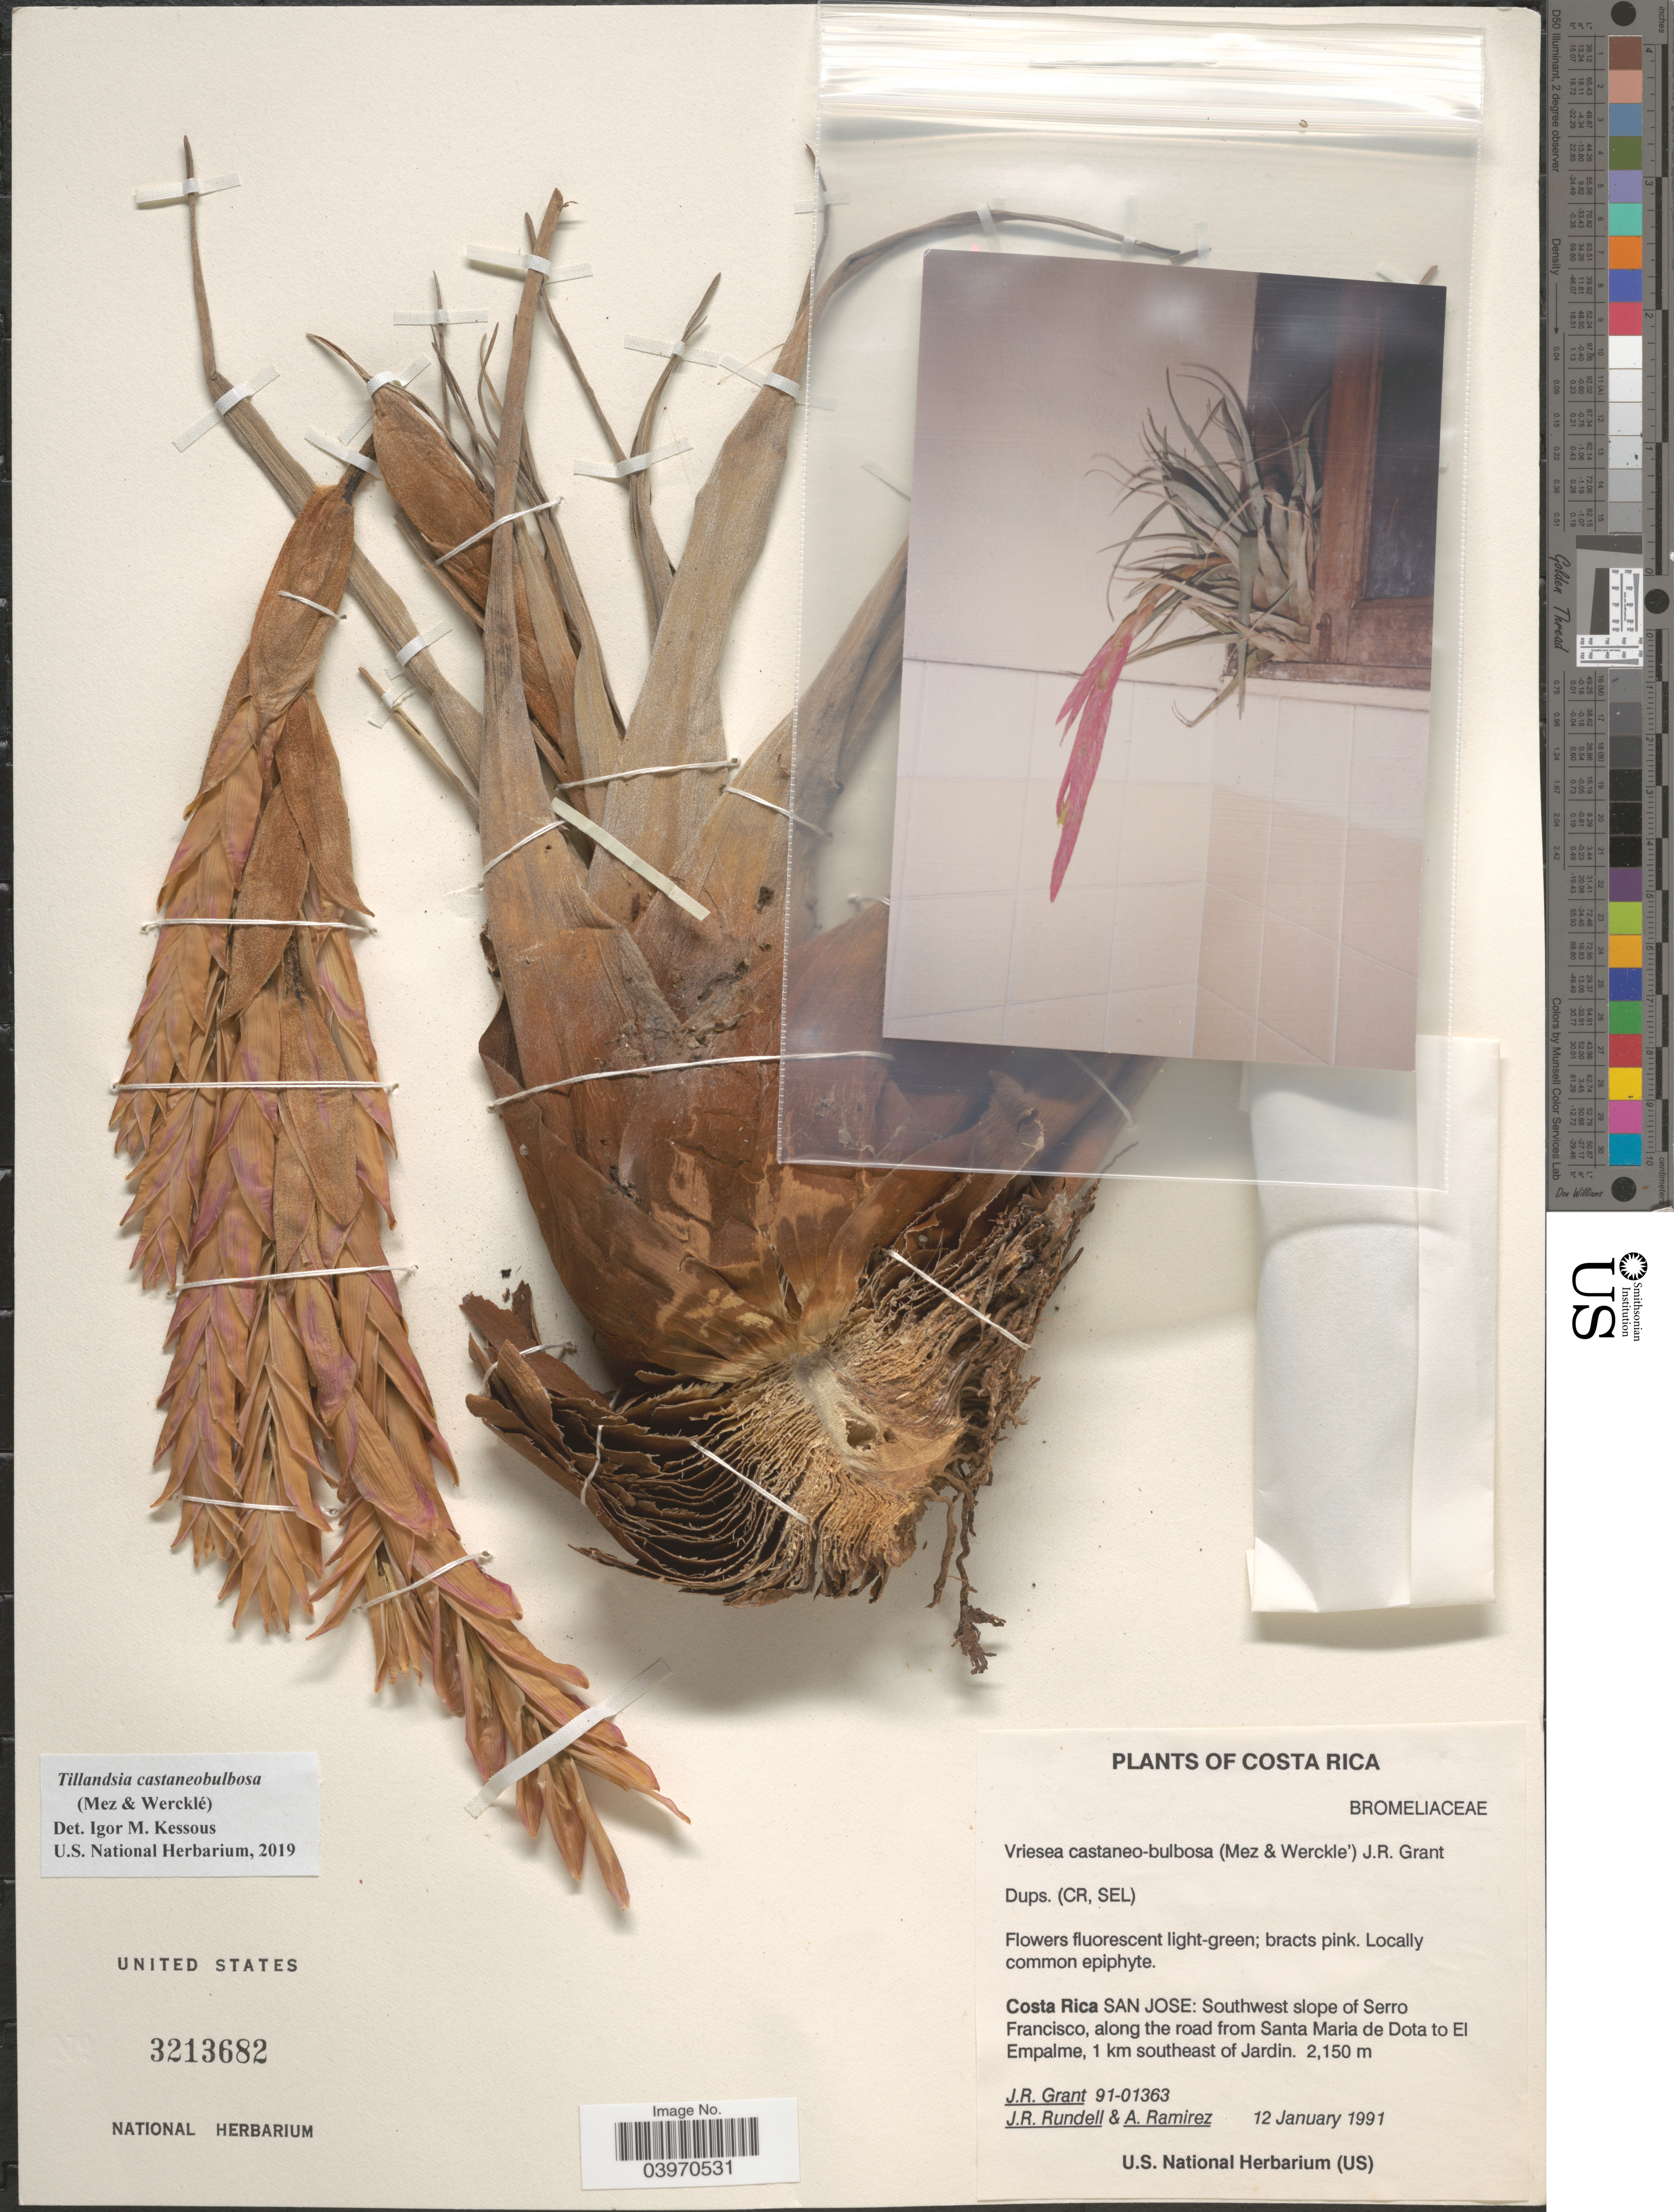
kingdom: Plantae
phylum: Tracheophyta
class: Liliopsida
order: Poales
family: Bromeliaceae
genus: Tillandsia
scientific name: Tillandsia castaneobulbosa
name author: Mez & Wercklé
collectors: J. Grant, J. R. Rundell & A. Ramirez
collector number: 91-01363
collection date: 1991-01-12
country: Costa Rica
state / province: San José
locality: Southwest slope of Serro Francisco, along the road from Santa Maria de Dota to El Empalme, 1 km southeast of Jardin.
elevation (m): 2150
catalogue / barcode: US 3213682